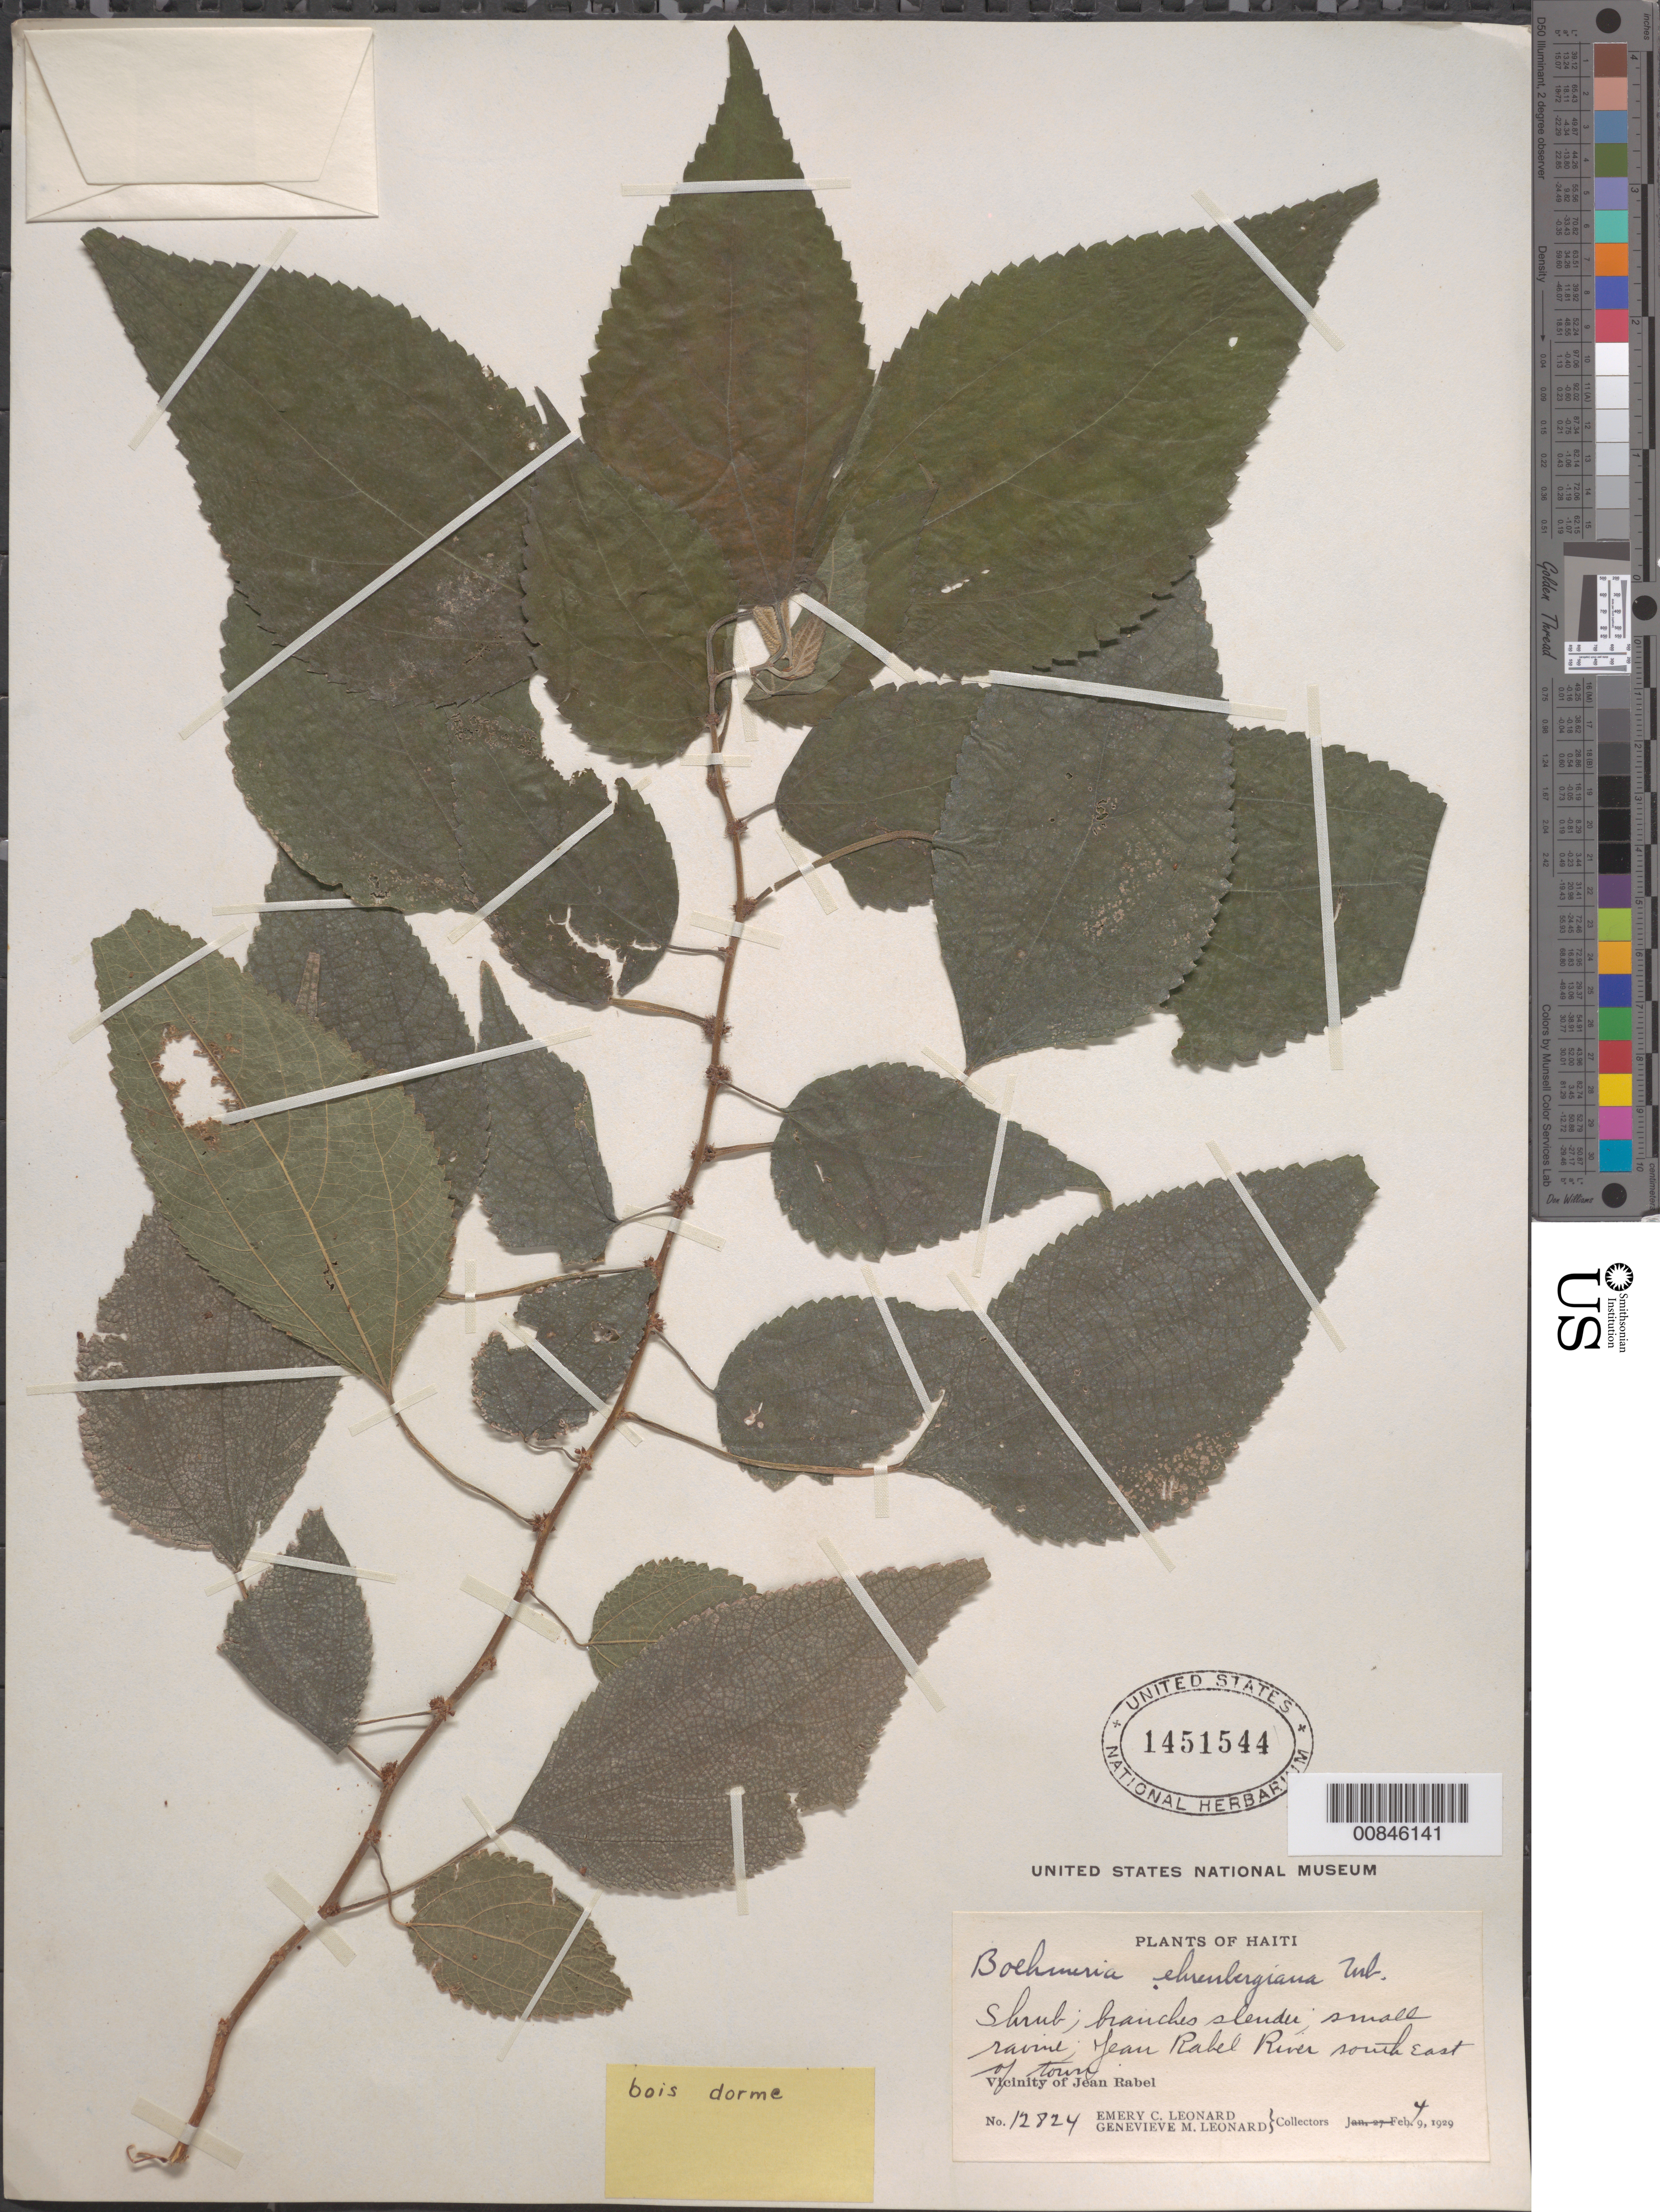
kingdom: Plantae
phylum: Tracheophyta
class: Magnoliopsida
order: Rosales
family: Urticaceae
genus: Boehmeria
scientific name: Boehmeria ehrenbergiana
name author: Urb.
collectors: E. C. Leonard & G. M. Leonard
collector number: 12824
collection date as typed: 04 Feb 1929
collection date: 1929-02-04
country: Haiti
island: Hispaniola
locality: Vicinity of Jean Rabel. Jean Rabel River south east of town.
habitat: Small ravine.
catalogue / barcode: US 1451544